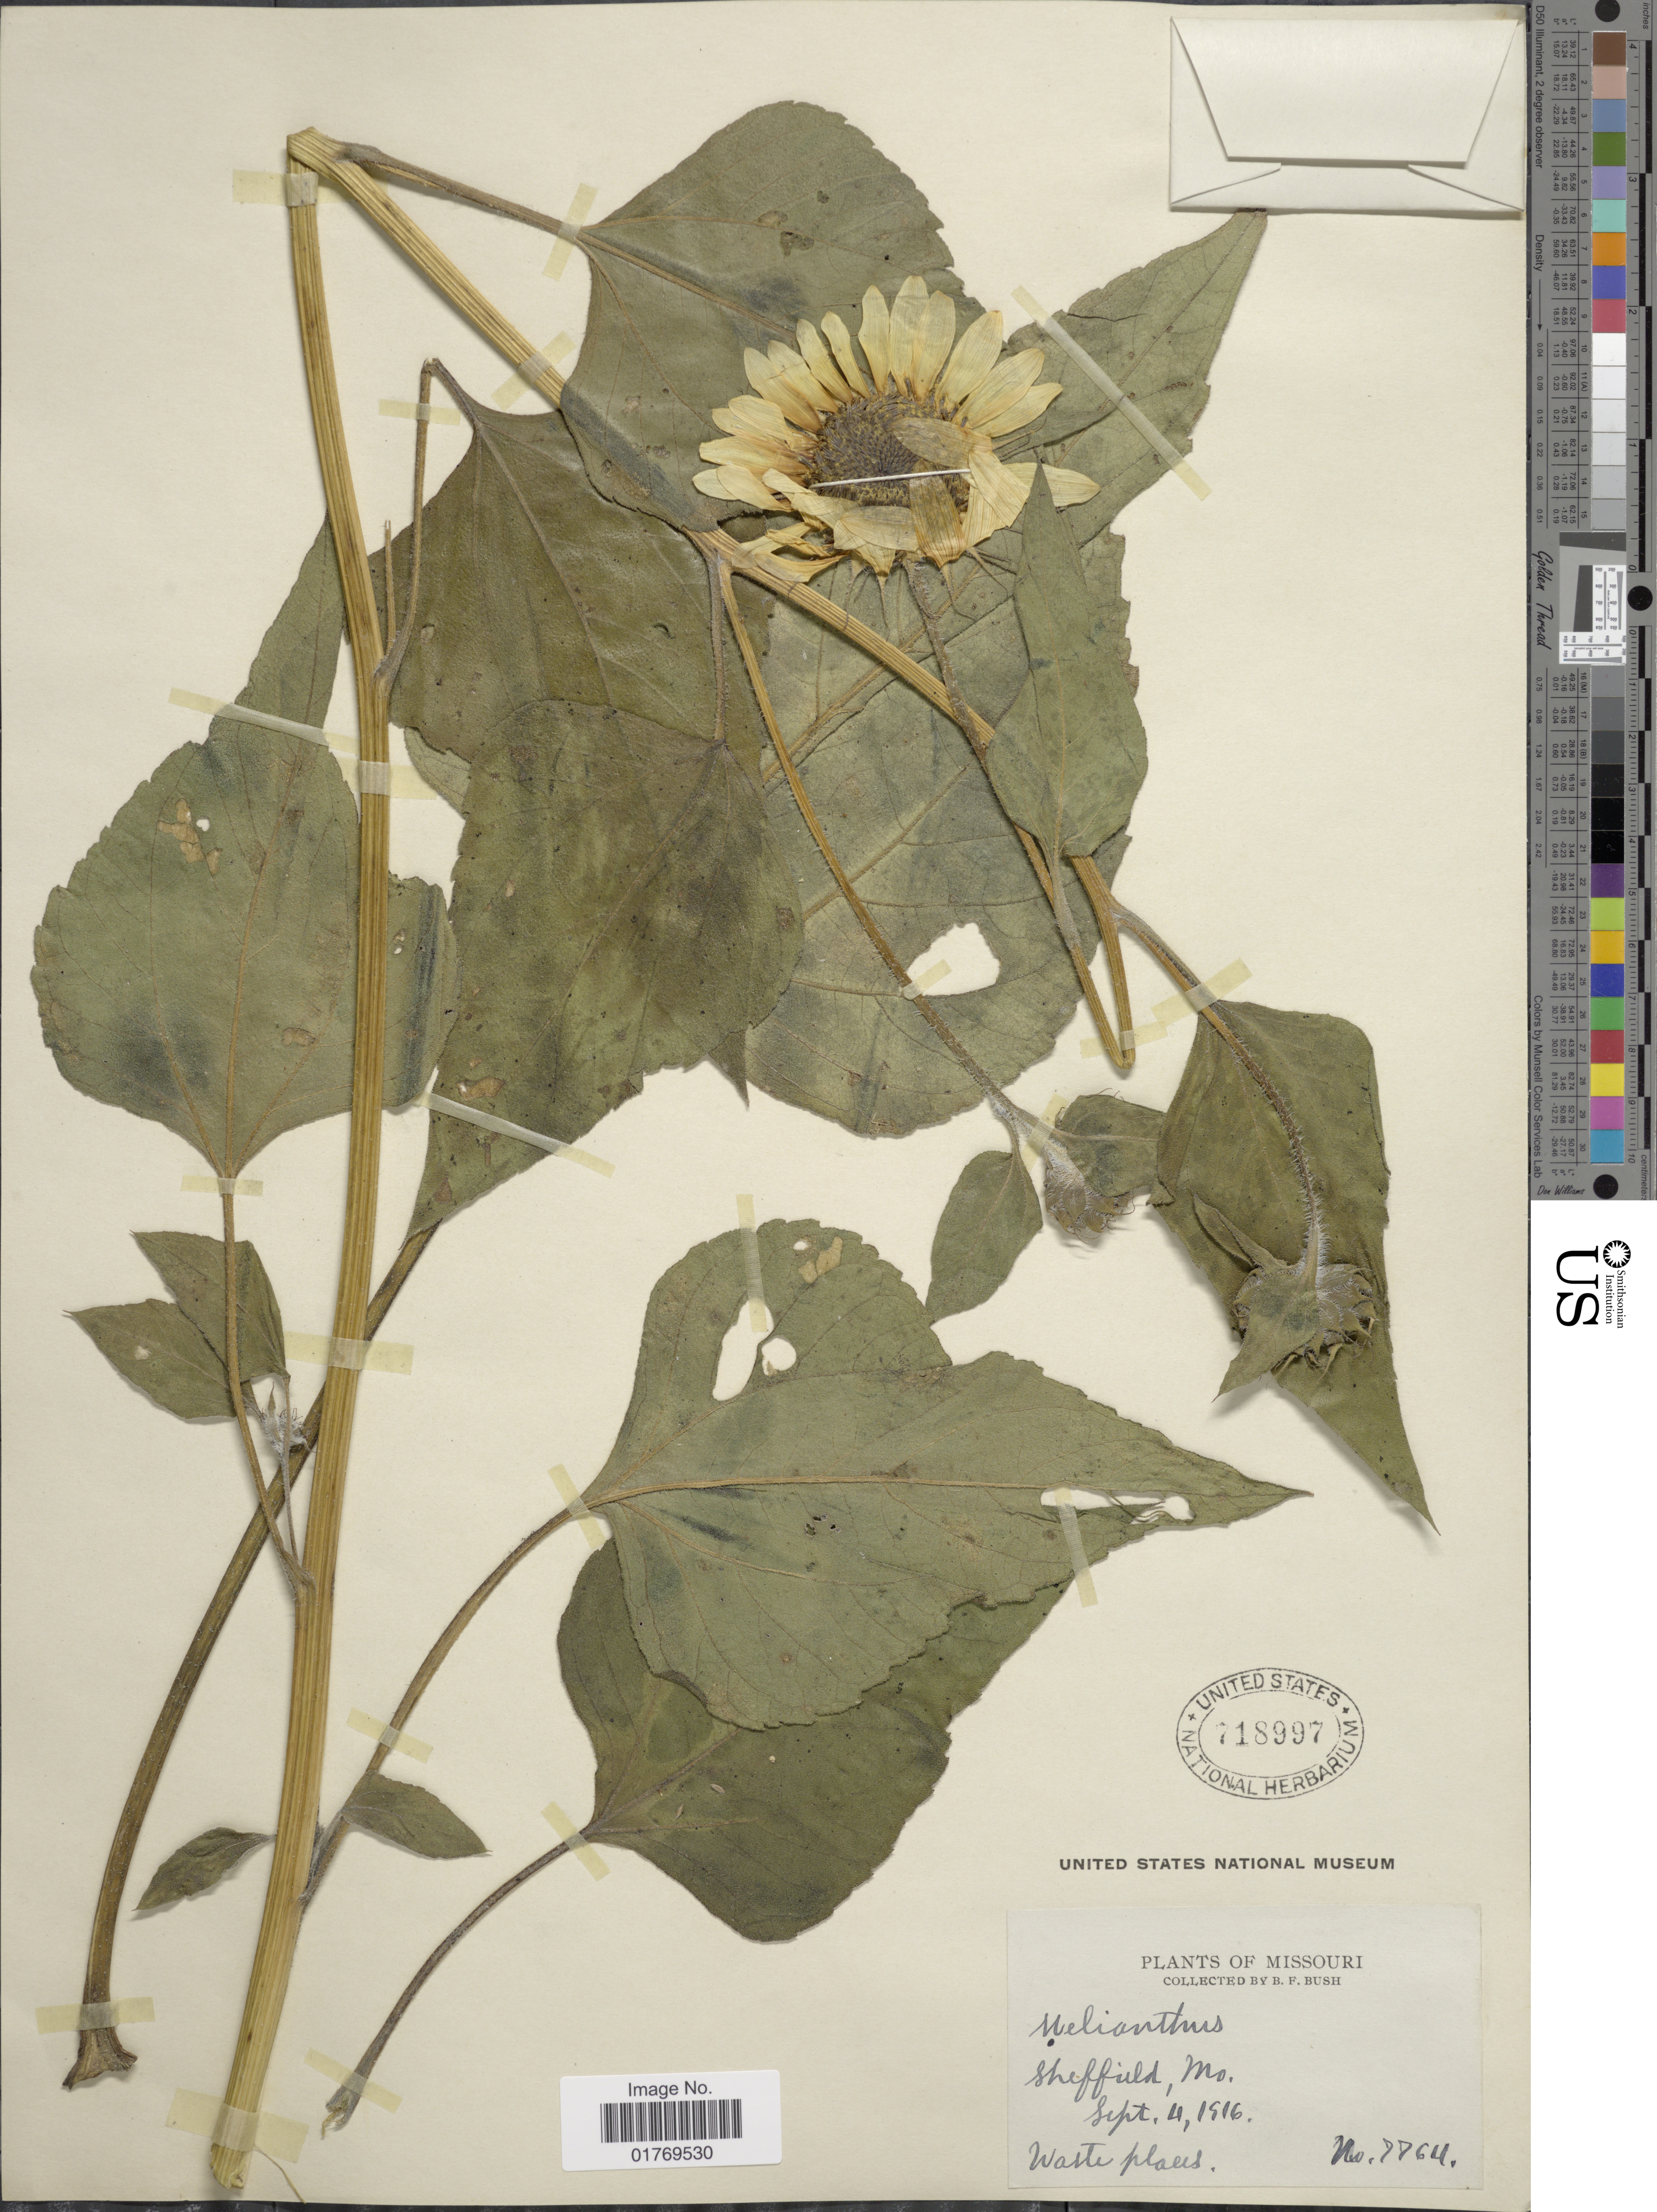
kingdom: Plantae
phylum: Tracheophyta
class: Magnoliopsida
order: Asterales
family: Asteraceae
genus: Helianthus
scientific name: Helianthus annuus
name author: L.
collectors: B. F. Bush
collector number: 7764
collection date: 1916-09-04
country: United States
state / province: Missouri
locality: Sheffield, Mo.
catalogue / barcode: US 718997